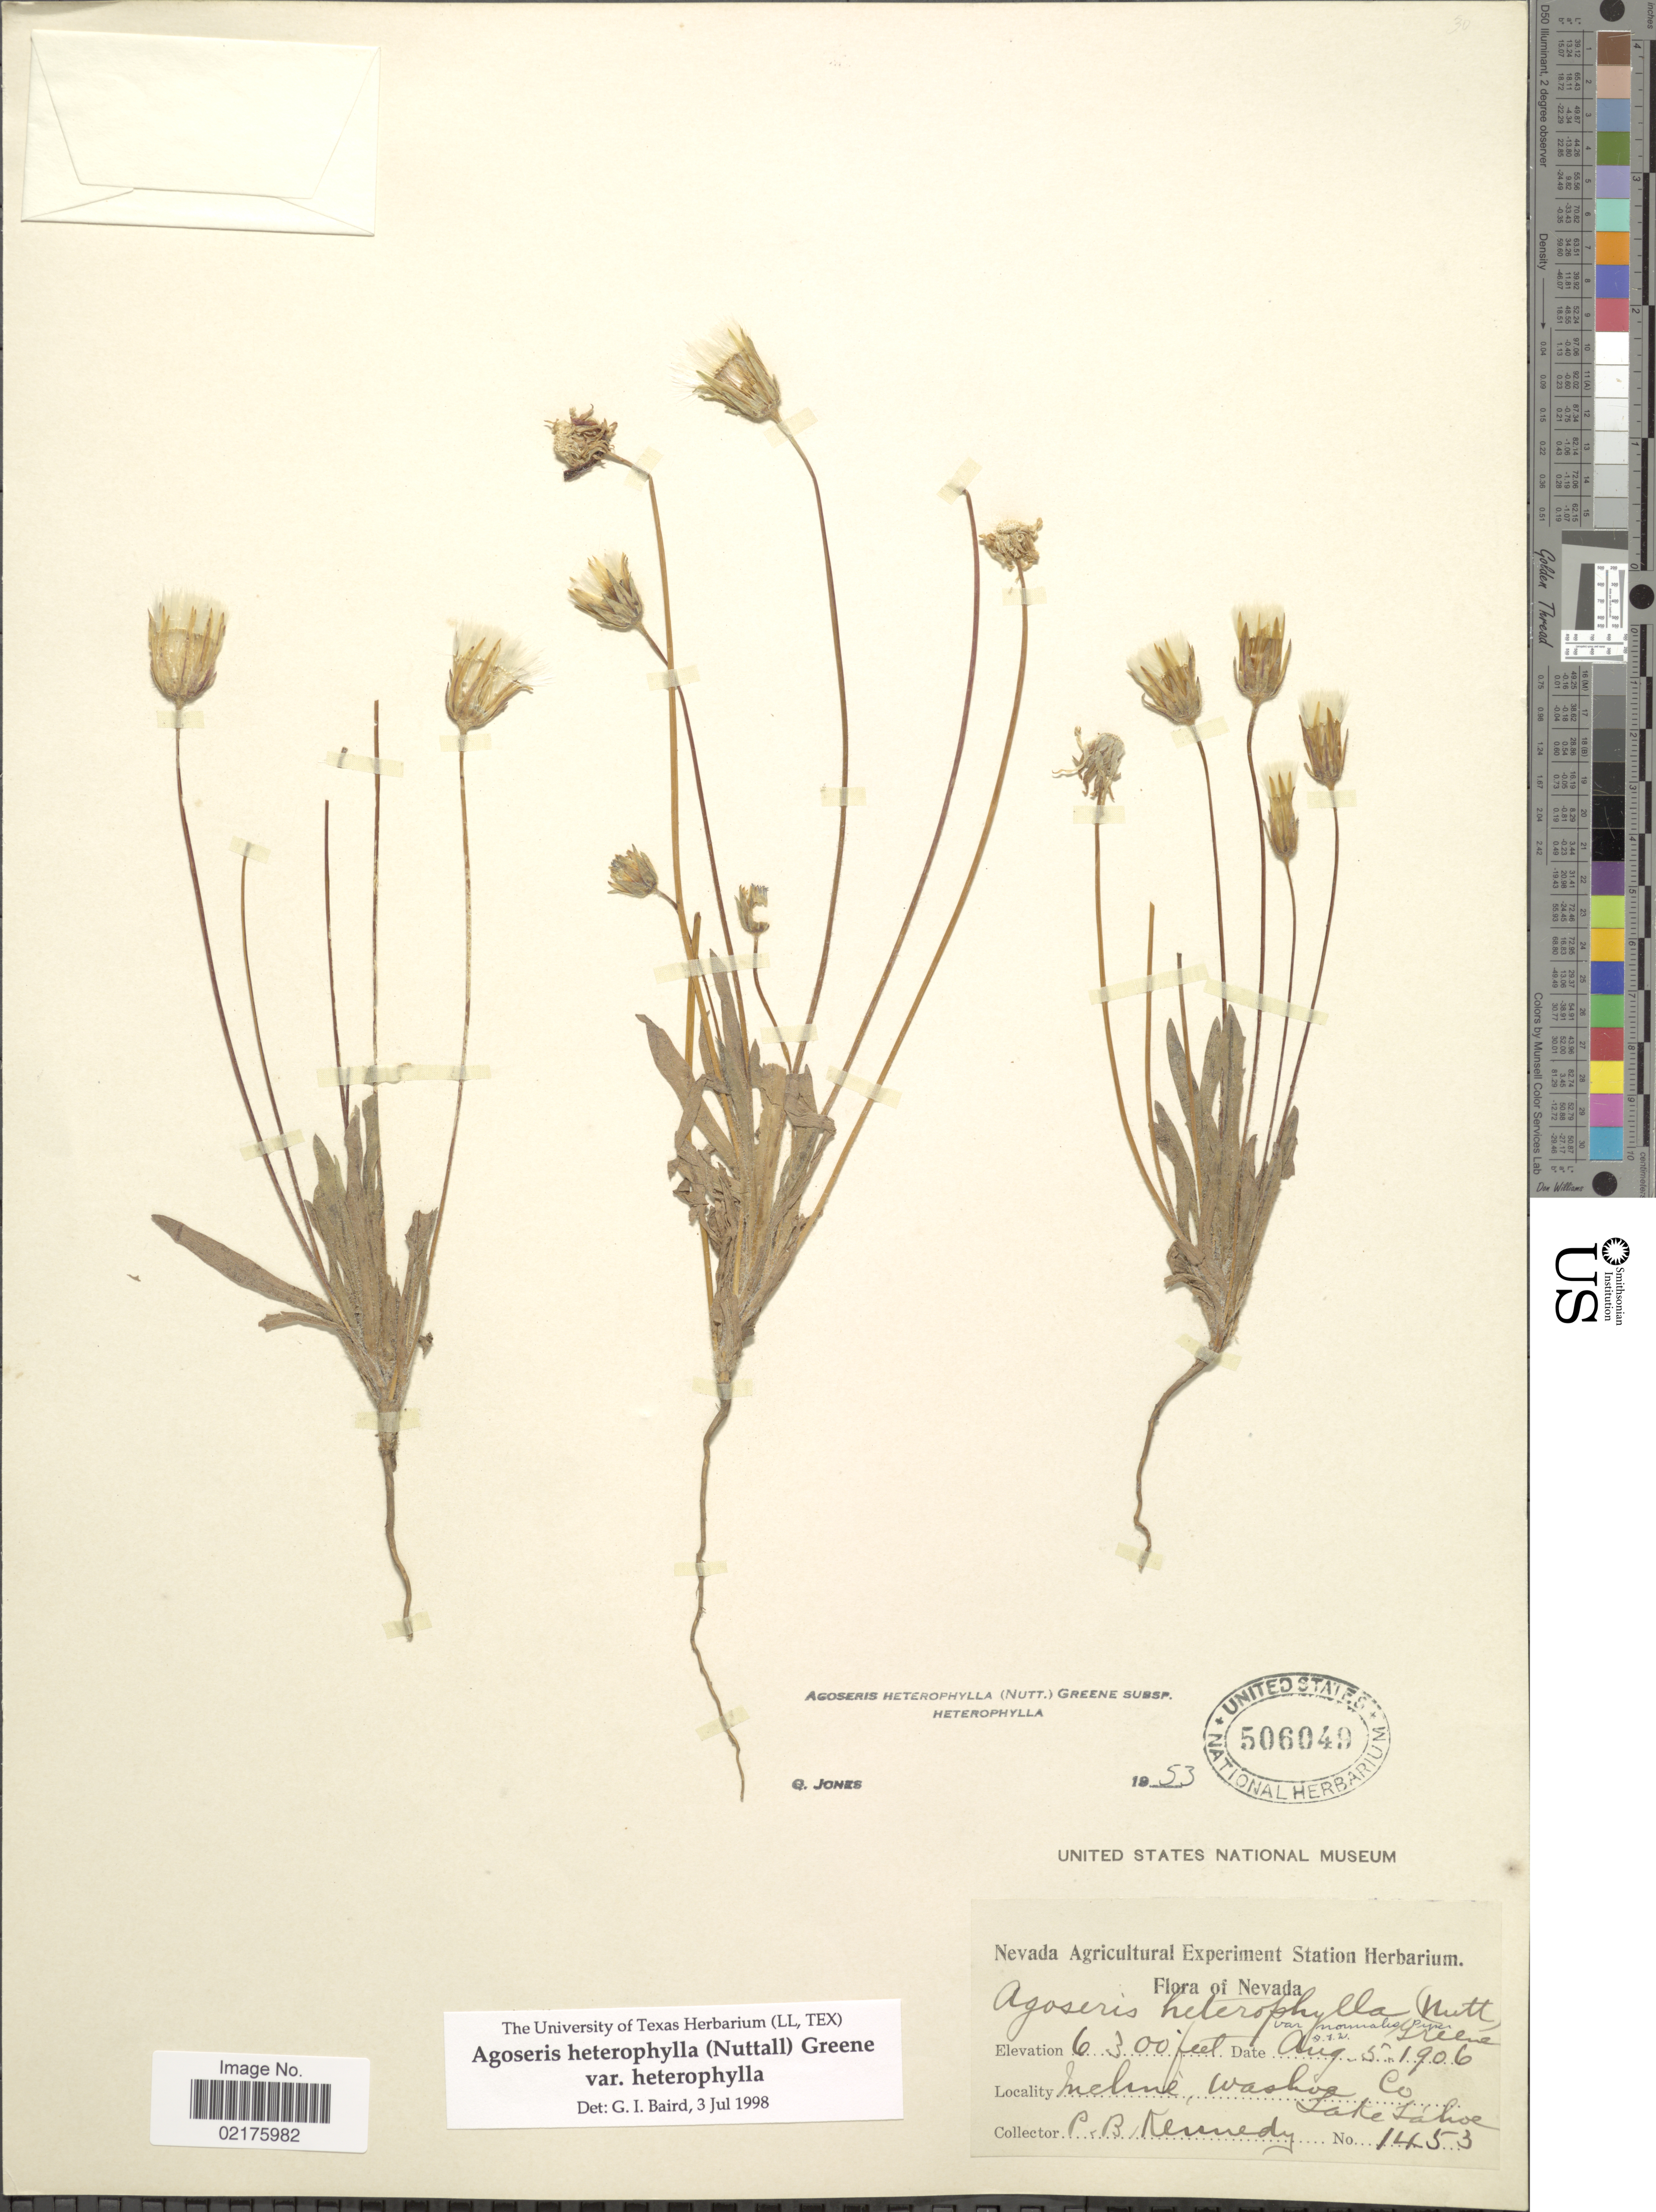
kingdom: Plantae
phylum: Tracheophyta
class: Magnoliopsida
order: Asterales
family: Asteraceae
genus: Agoseris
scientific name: Agoseris heterophylla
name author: (Nutt.) Greene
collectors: P. B. Kennedy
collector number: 1453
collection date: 1906-08-05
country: United States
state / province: Nevada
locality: Meline, Washoe Co., Lake Tahoe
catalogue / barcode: US 506049